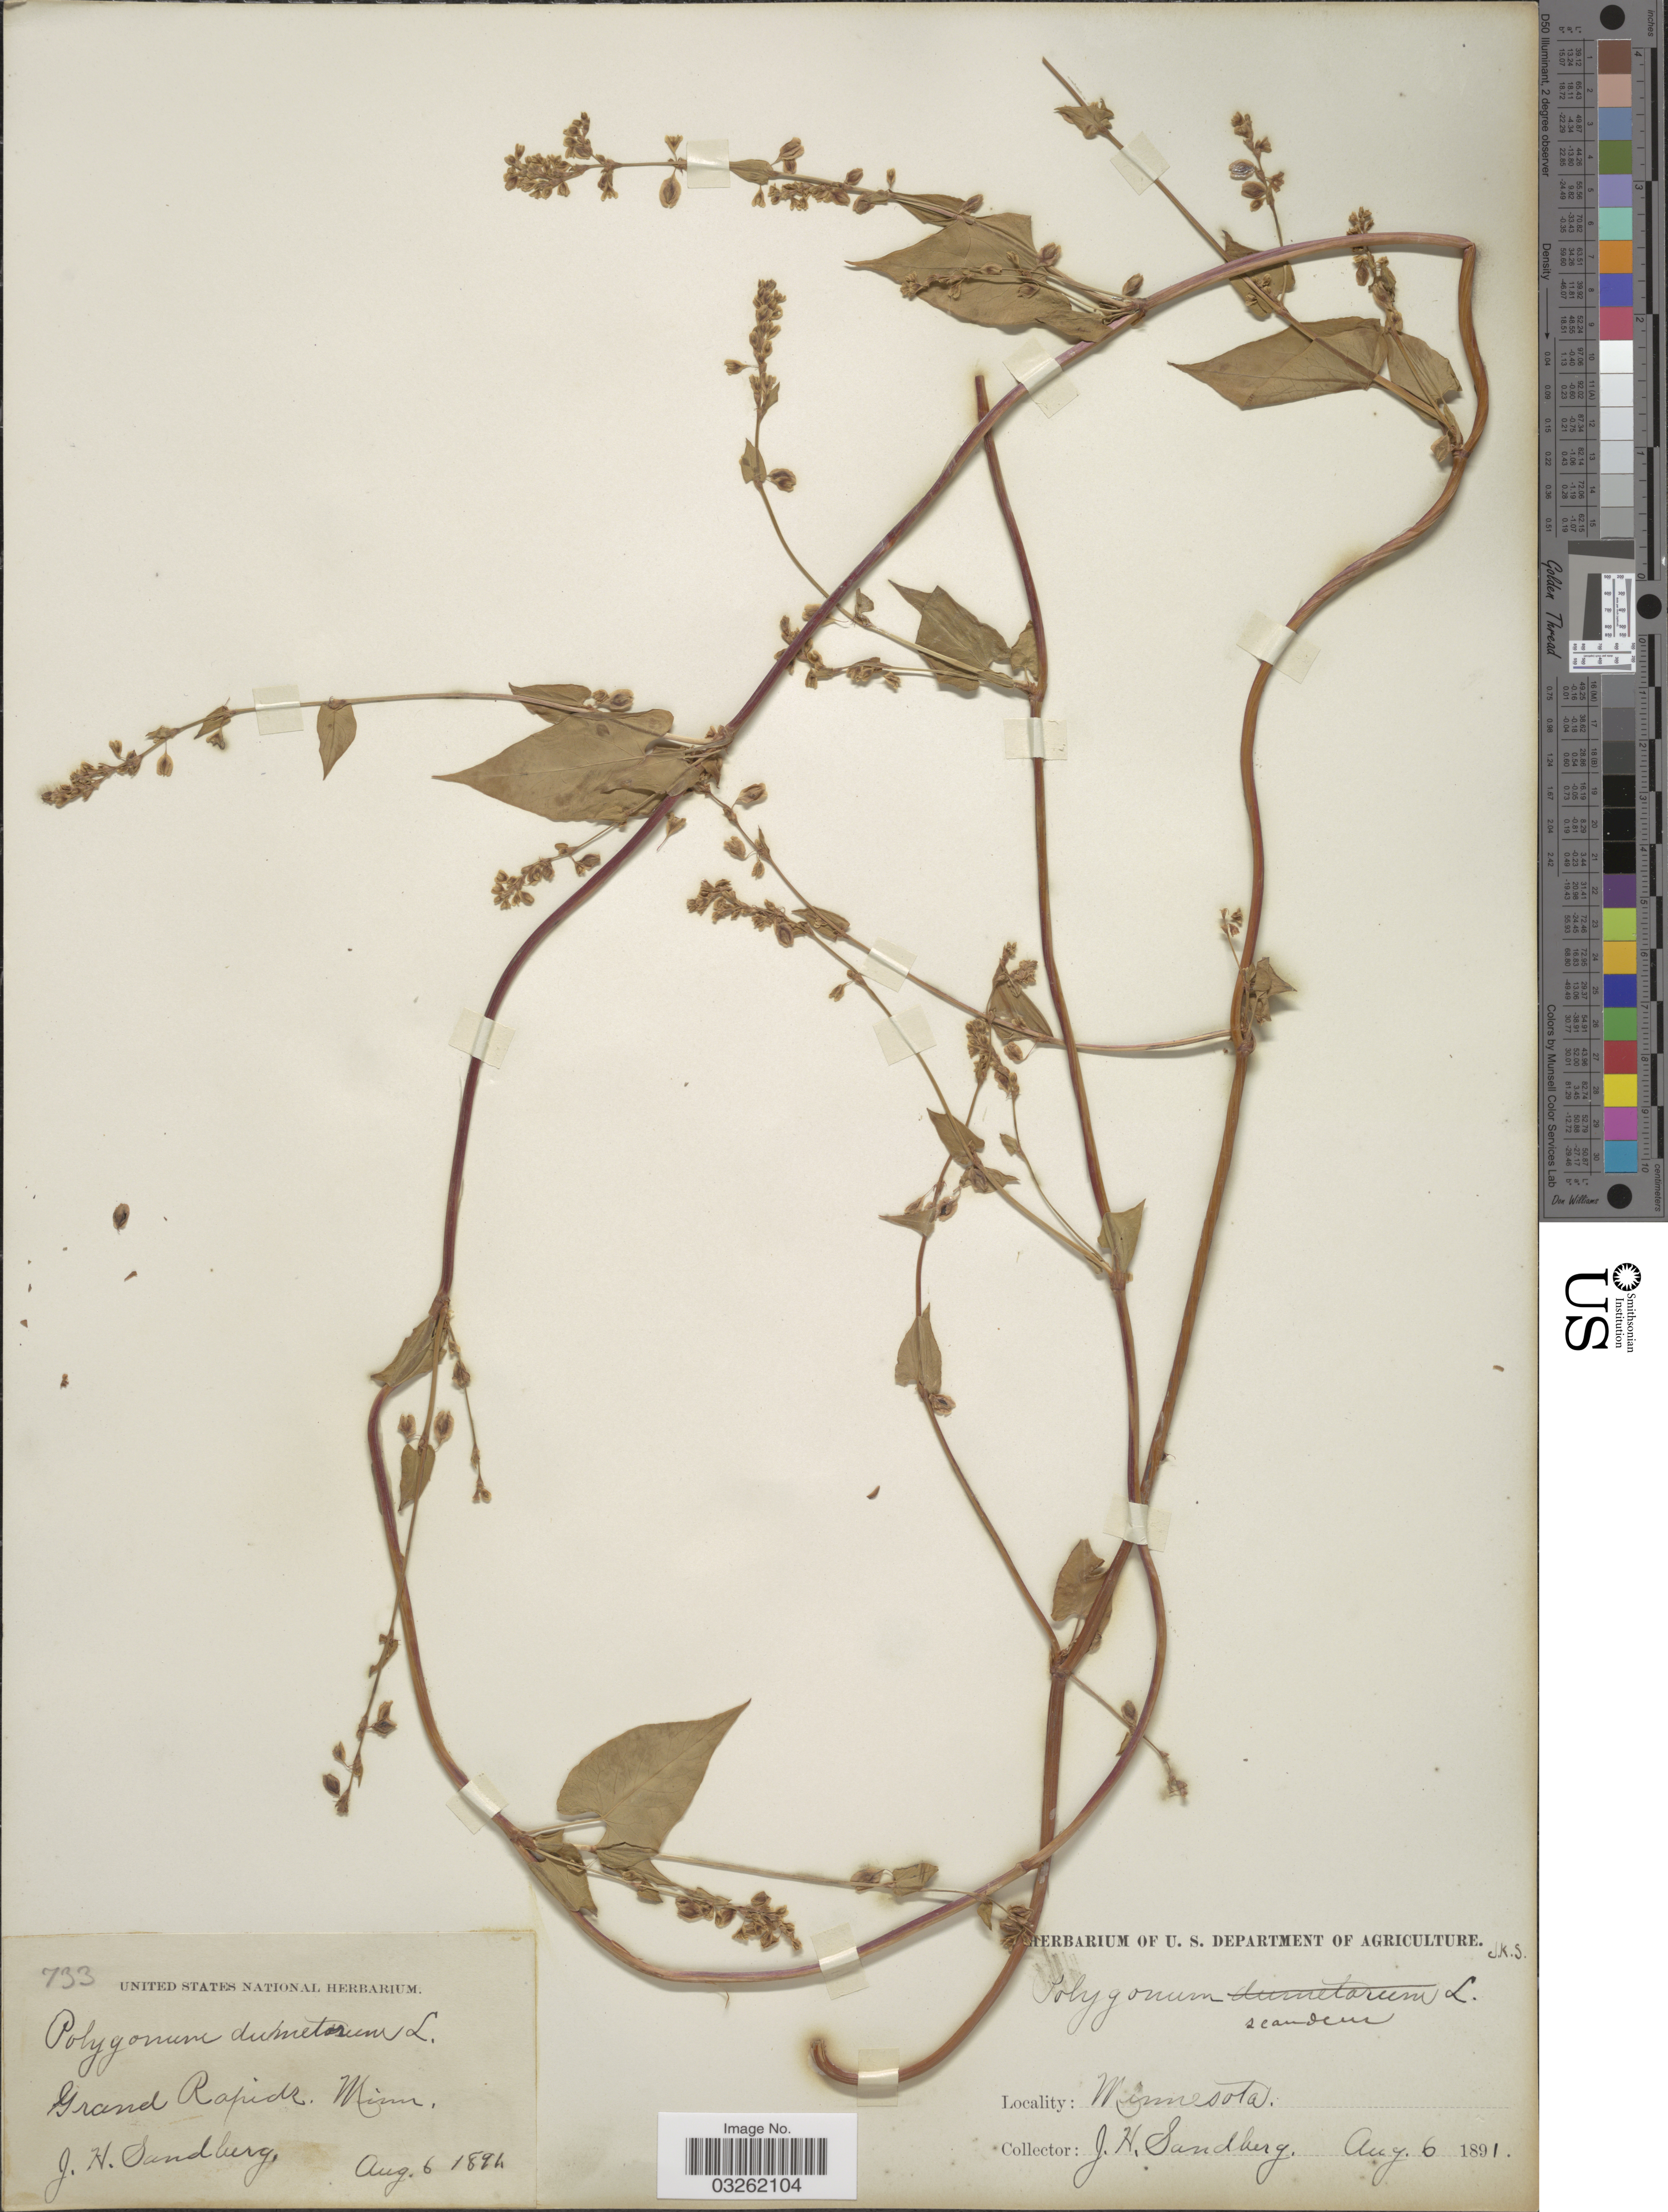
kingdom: Plantae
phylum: Tracheophyta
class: Magnoliopsida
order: Caryophyllales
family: Polygonaceae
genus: Fallopia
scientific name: Fallopia scandens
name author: (L.) Holub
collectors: J. H. Sandberg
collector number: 733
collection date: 1891-08-06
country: United States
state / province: Minnesota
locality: Grand Rapids, Minn.